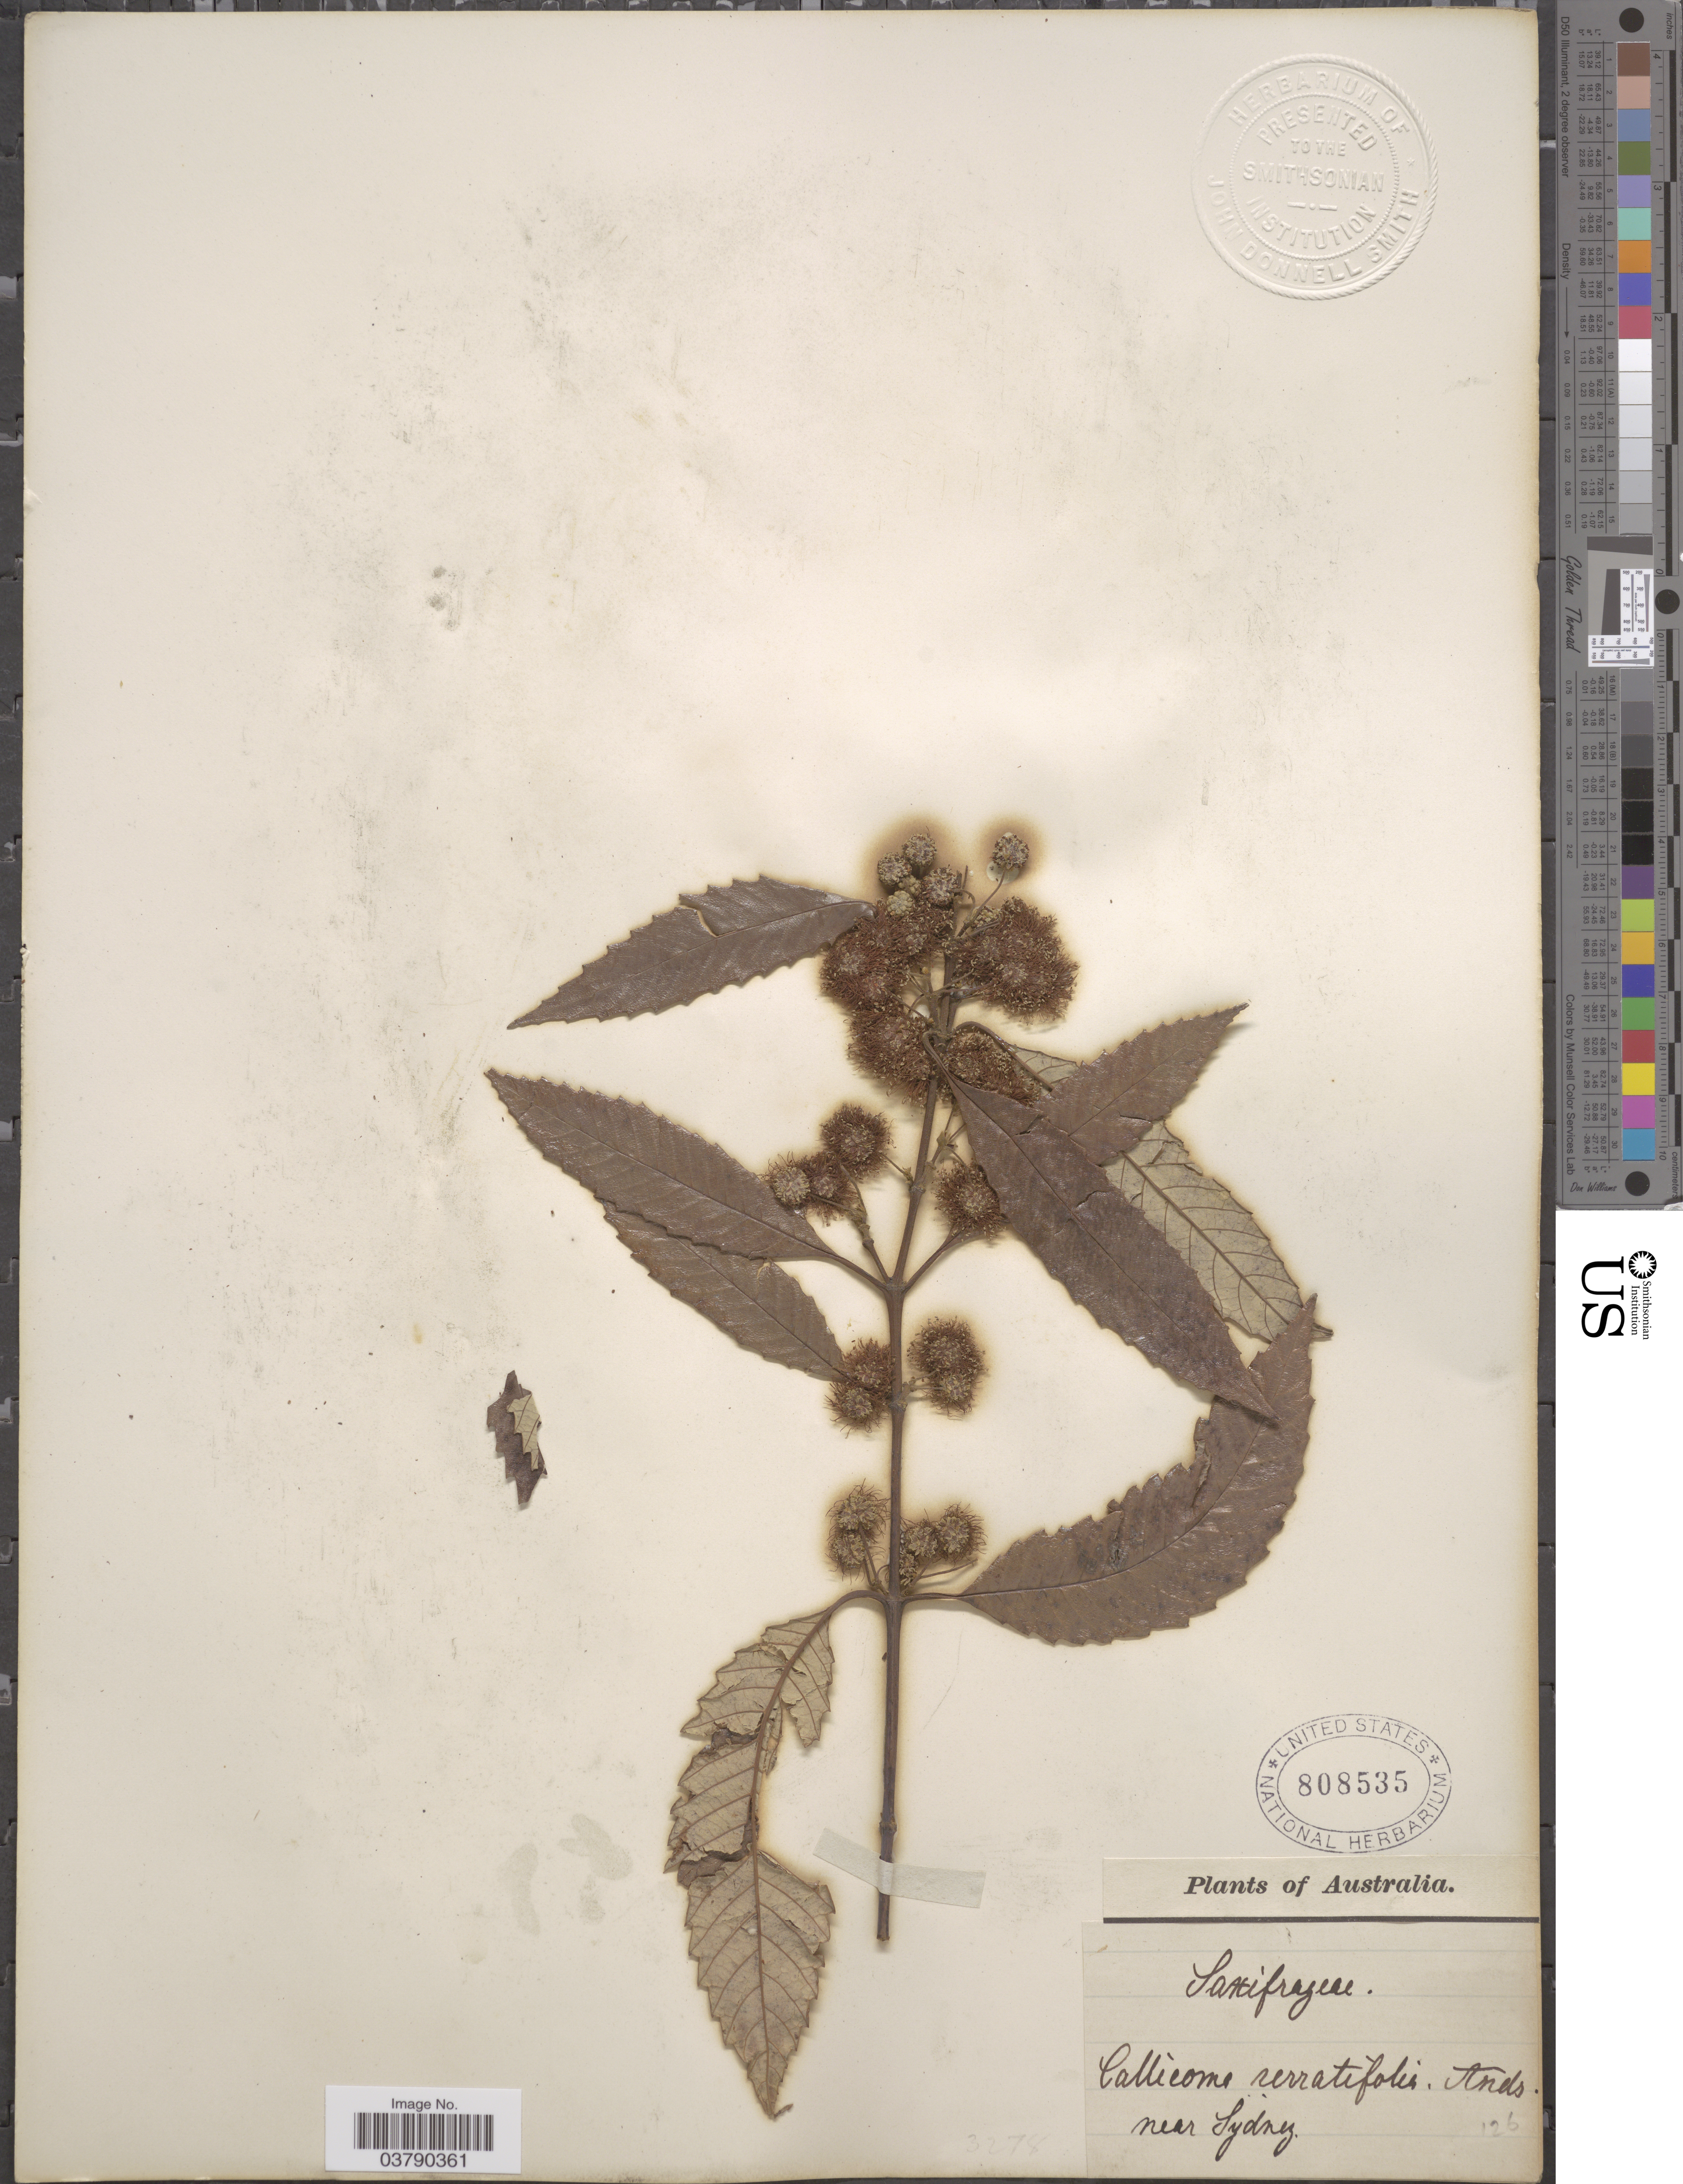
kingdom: Plantae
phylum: Tracheophyta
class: Magnoliopsida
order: Oxalidales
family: Cunoniaceae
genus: Callicoma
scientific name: Callicoma sp.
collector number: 126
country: Australia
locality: Near Sydney.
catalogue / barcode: US 808535